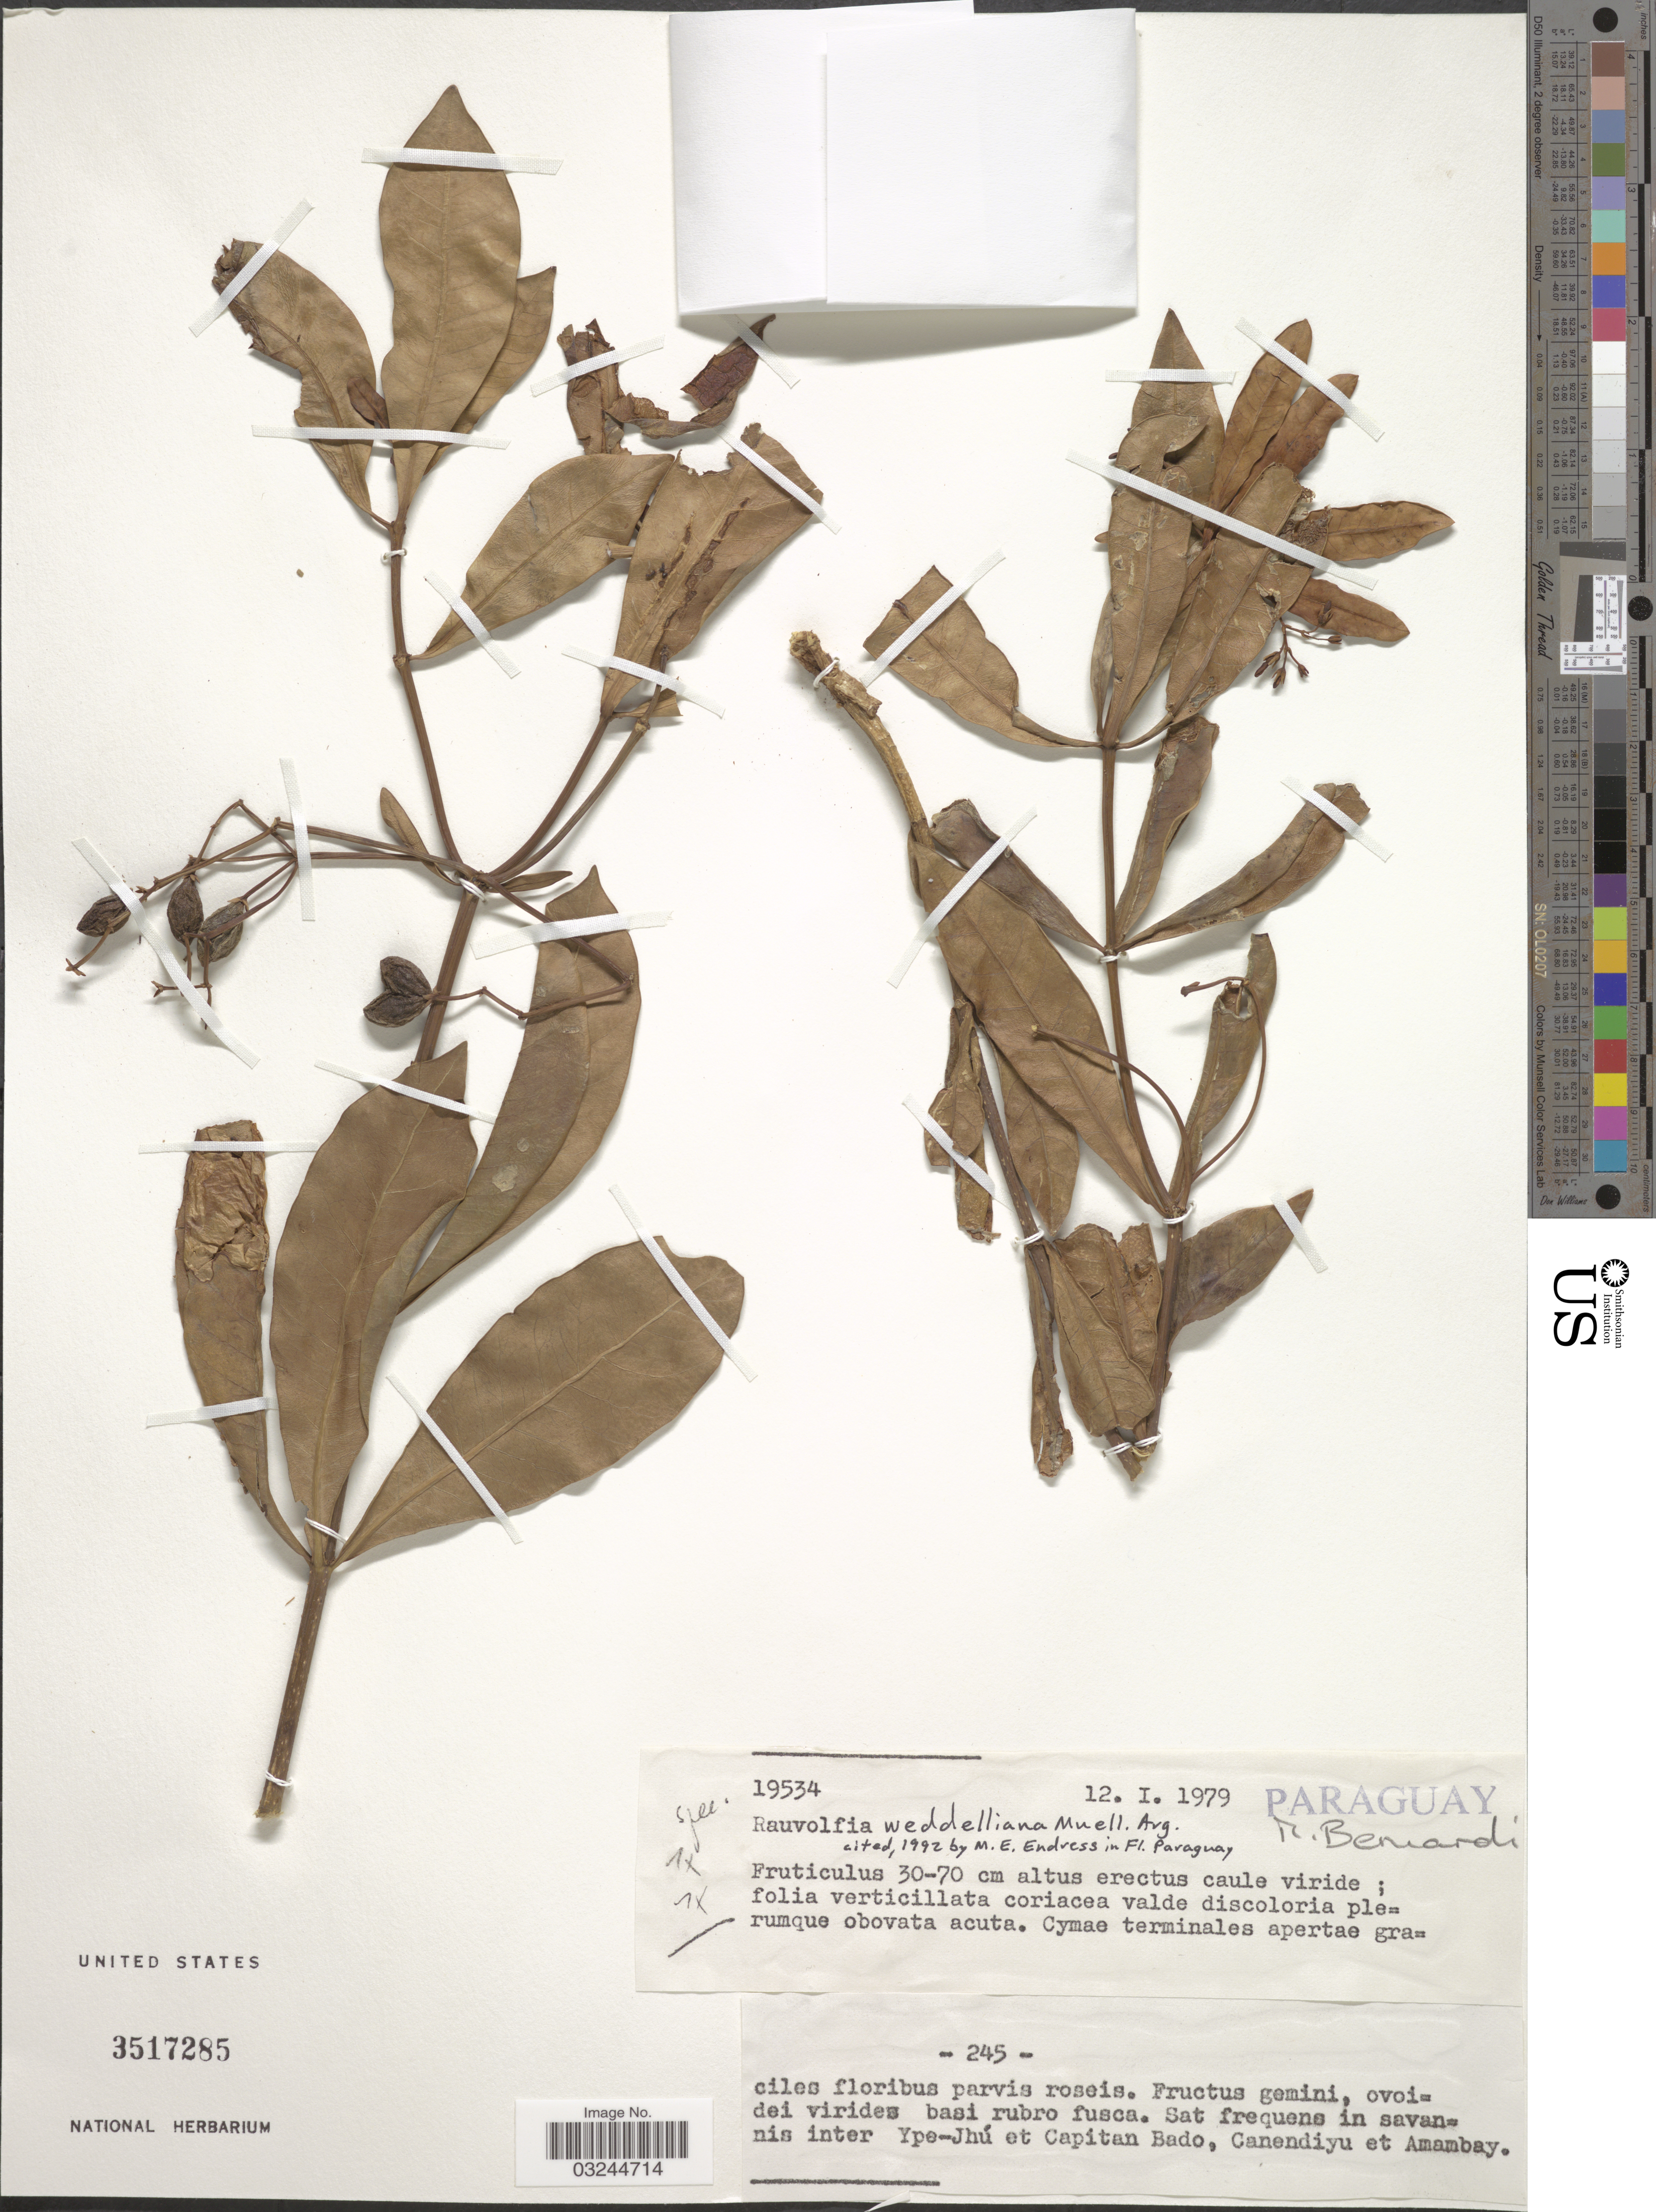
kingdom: Plantae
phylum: Tracheophyta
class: Magnoliopsida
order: Gentianales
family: Apocynaceae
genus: Rauvolfia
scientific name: Rauvolfia weddeliana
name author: Müll. Arg.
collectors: M. Bernardi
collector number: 19534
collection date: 1979-01-12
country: Paraguay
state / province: Amambay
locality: Sat frequens in savannis inter Ype-Jhú et Capitan Bado, Canendiyu.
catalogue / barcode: US 3517285